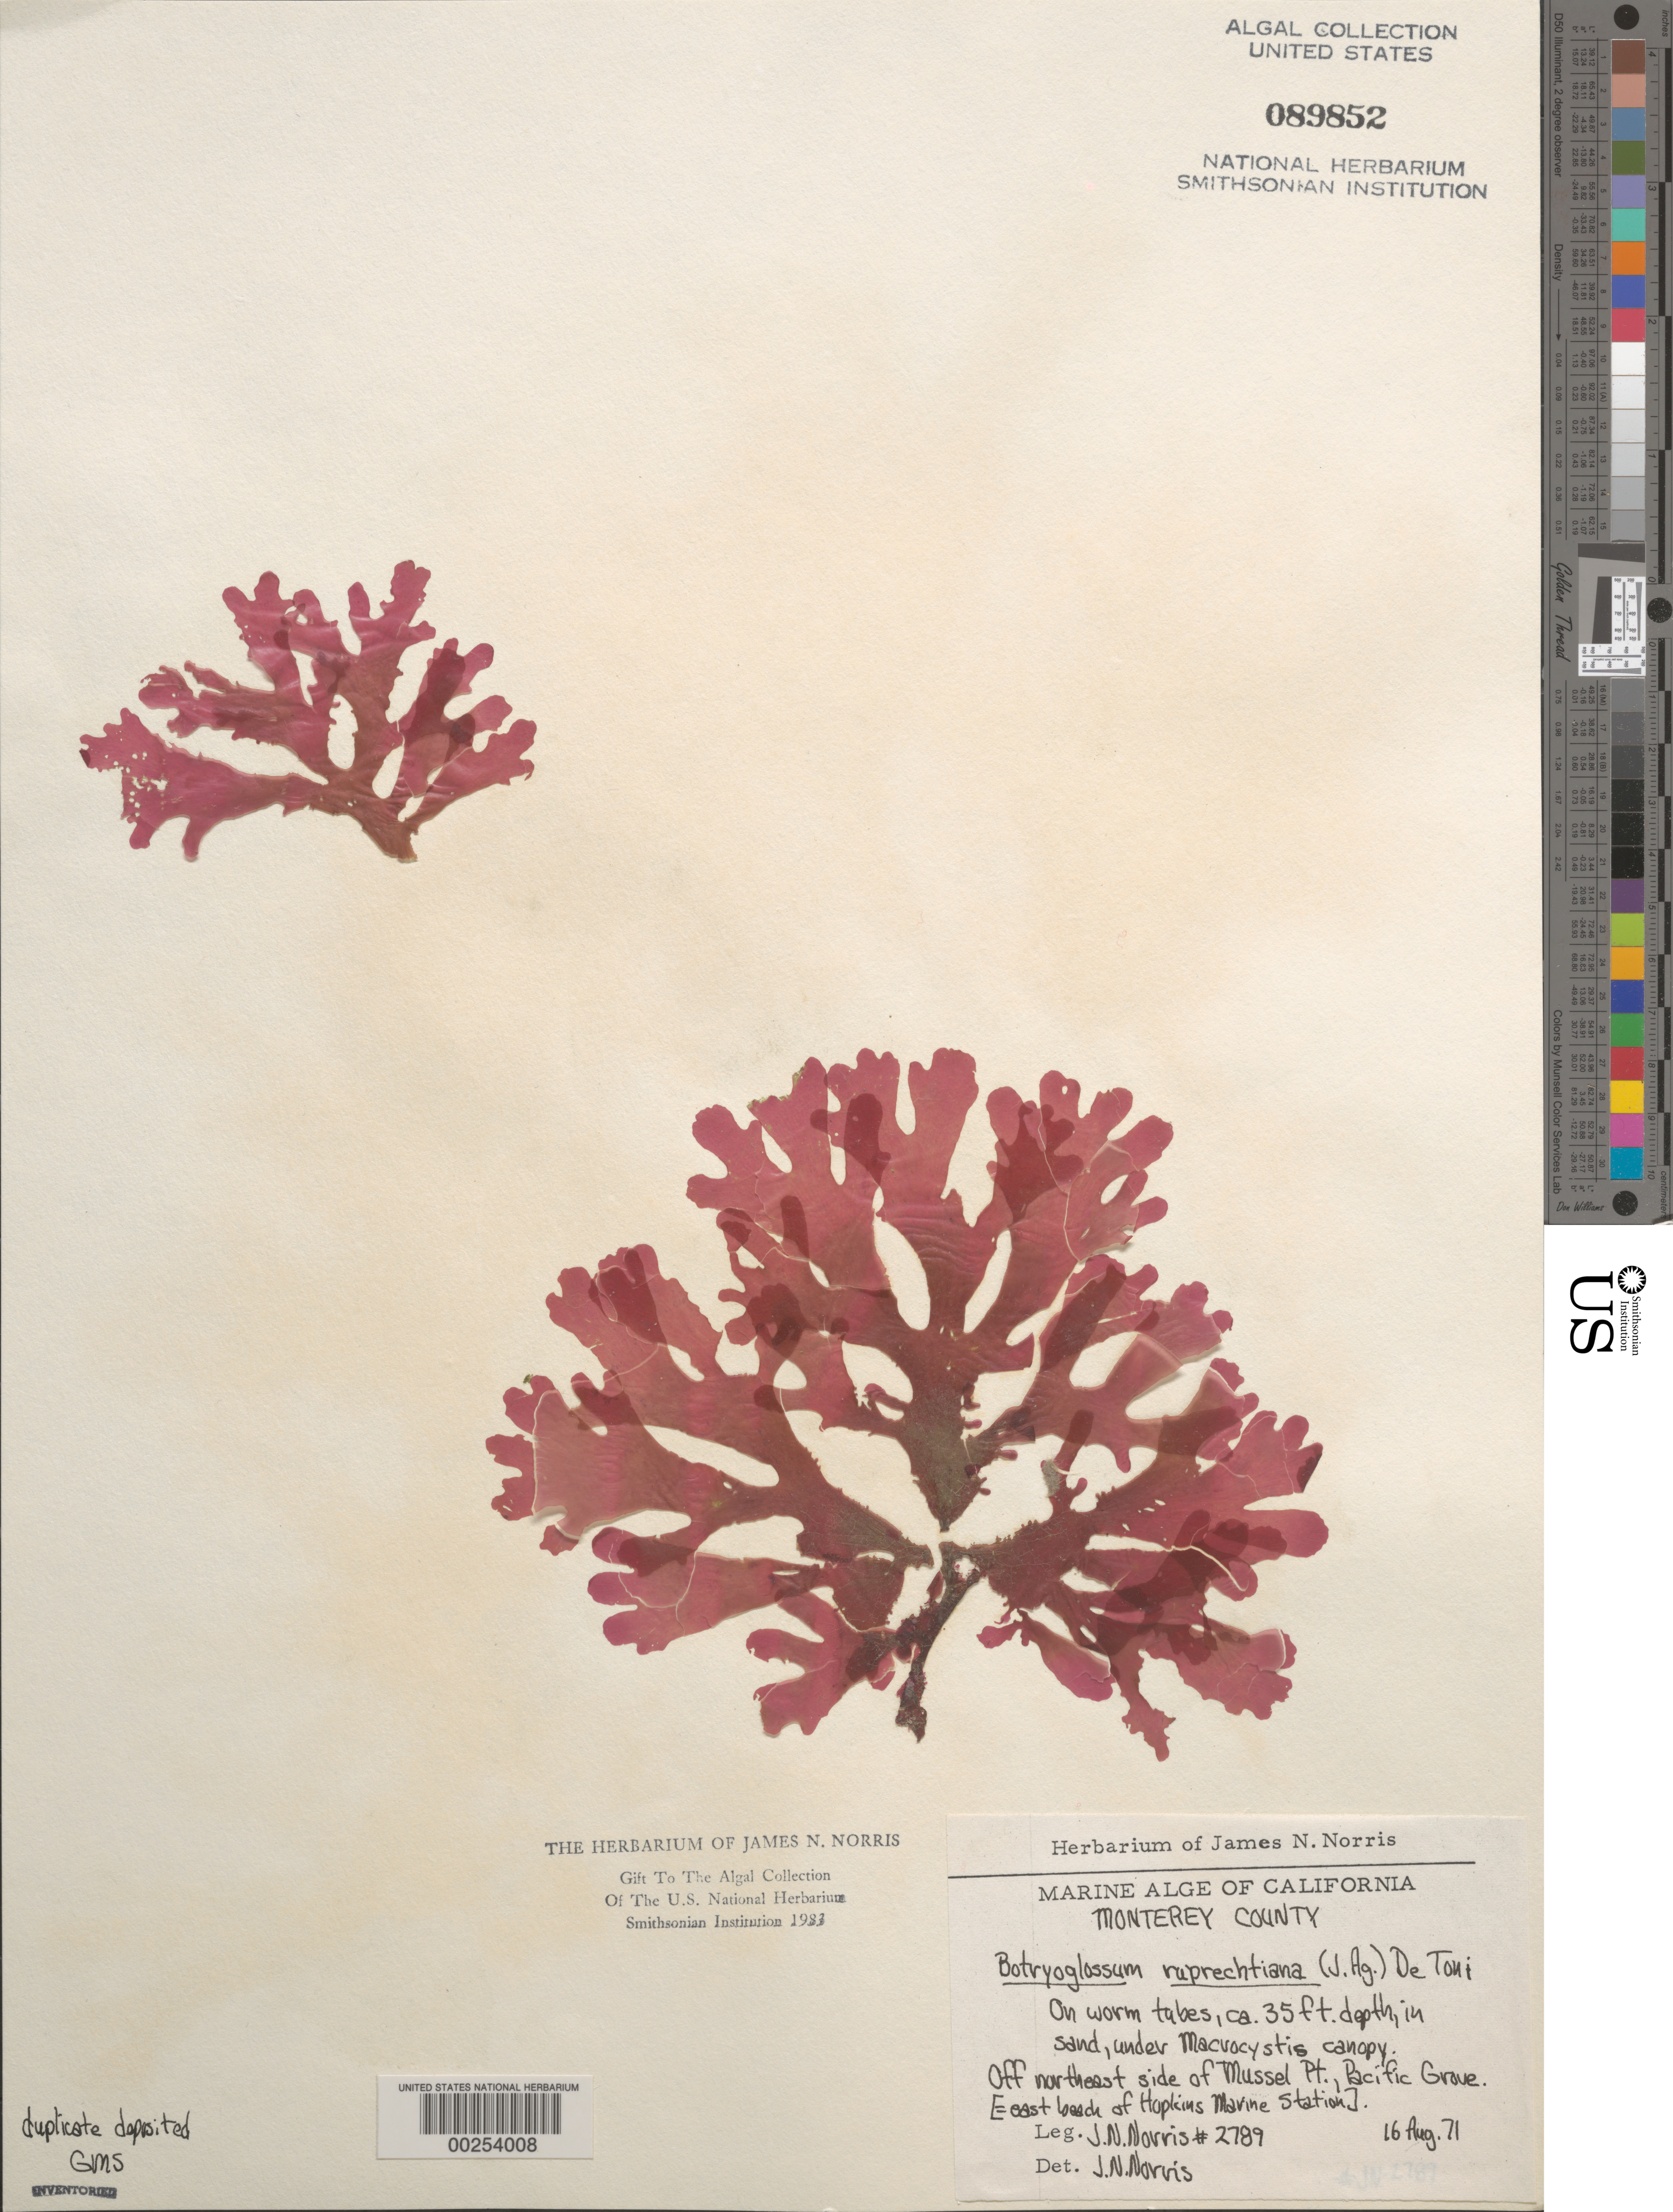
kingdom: Plantae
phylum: Rhodophyta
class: Florideophyceae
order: Ceramiales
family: Delesseriaceae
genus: Cryptopleura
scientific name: Cryptopleura ruprechtiana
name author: (J. Agardh) Kylin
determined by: Algae name updating Project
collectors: J. N. Norris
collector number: JN-2789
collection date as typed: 16 Aug 1971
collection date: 1971-08-16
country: United States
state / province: California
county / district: Monterey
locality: Mussel Point, Pacific Grove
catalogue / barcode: US 89852